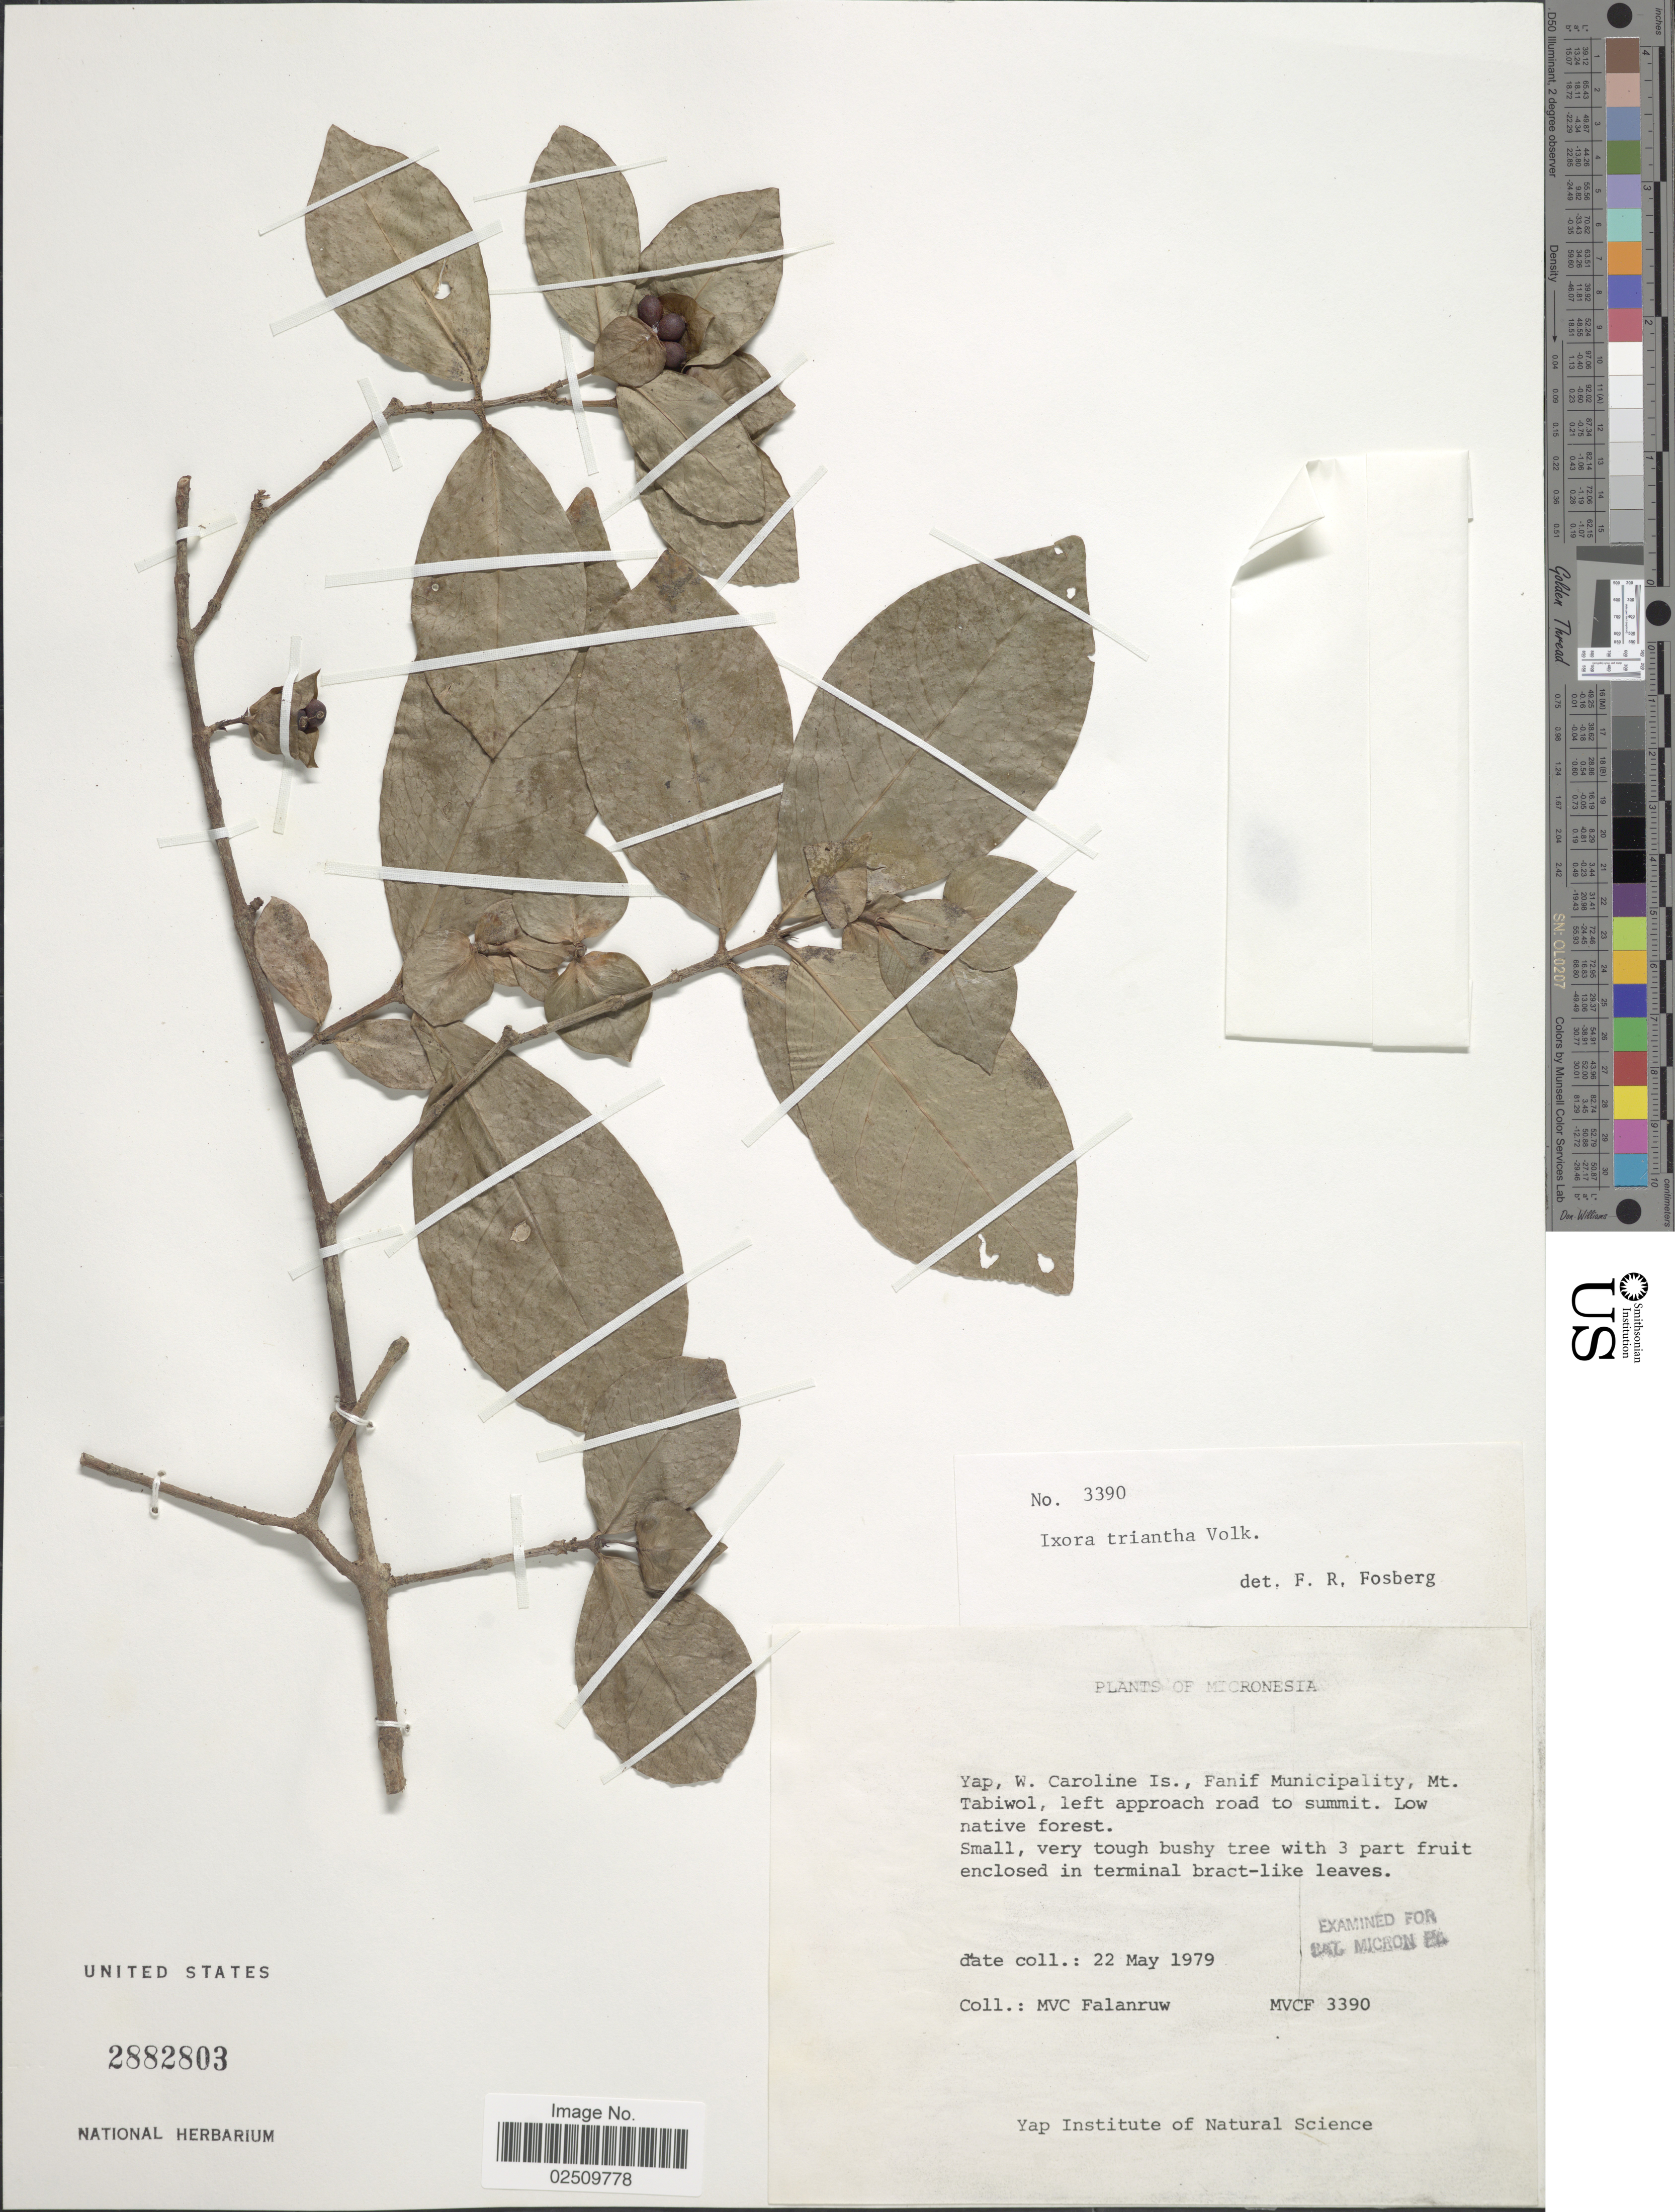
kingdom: Plantae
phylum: Tracheophyta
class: Magnoliopsida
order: Gentianales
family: Rubiaceae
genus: Ixora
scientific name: Ixora triantha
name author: Volkens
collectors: M. V. Falanruw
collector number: MVCF3390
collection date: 1979-05-22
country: Micronesia, Federated States of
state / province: Yap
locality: Micronesia. W. Caroline Is., Fanif Municipality, Mt. Tabiwol, left approach road to summit.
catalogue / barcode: US 2882803